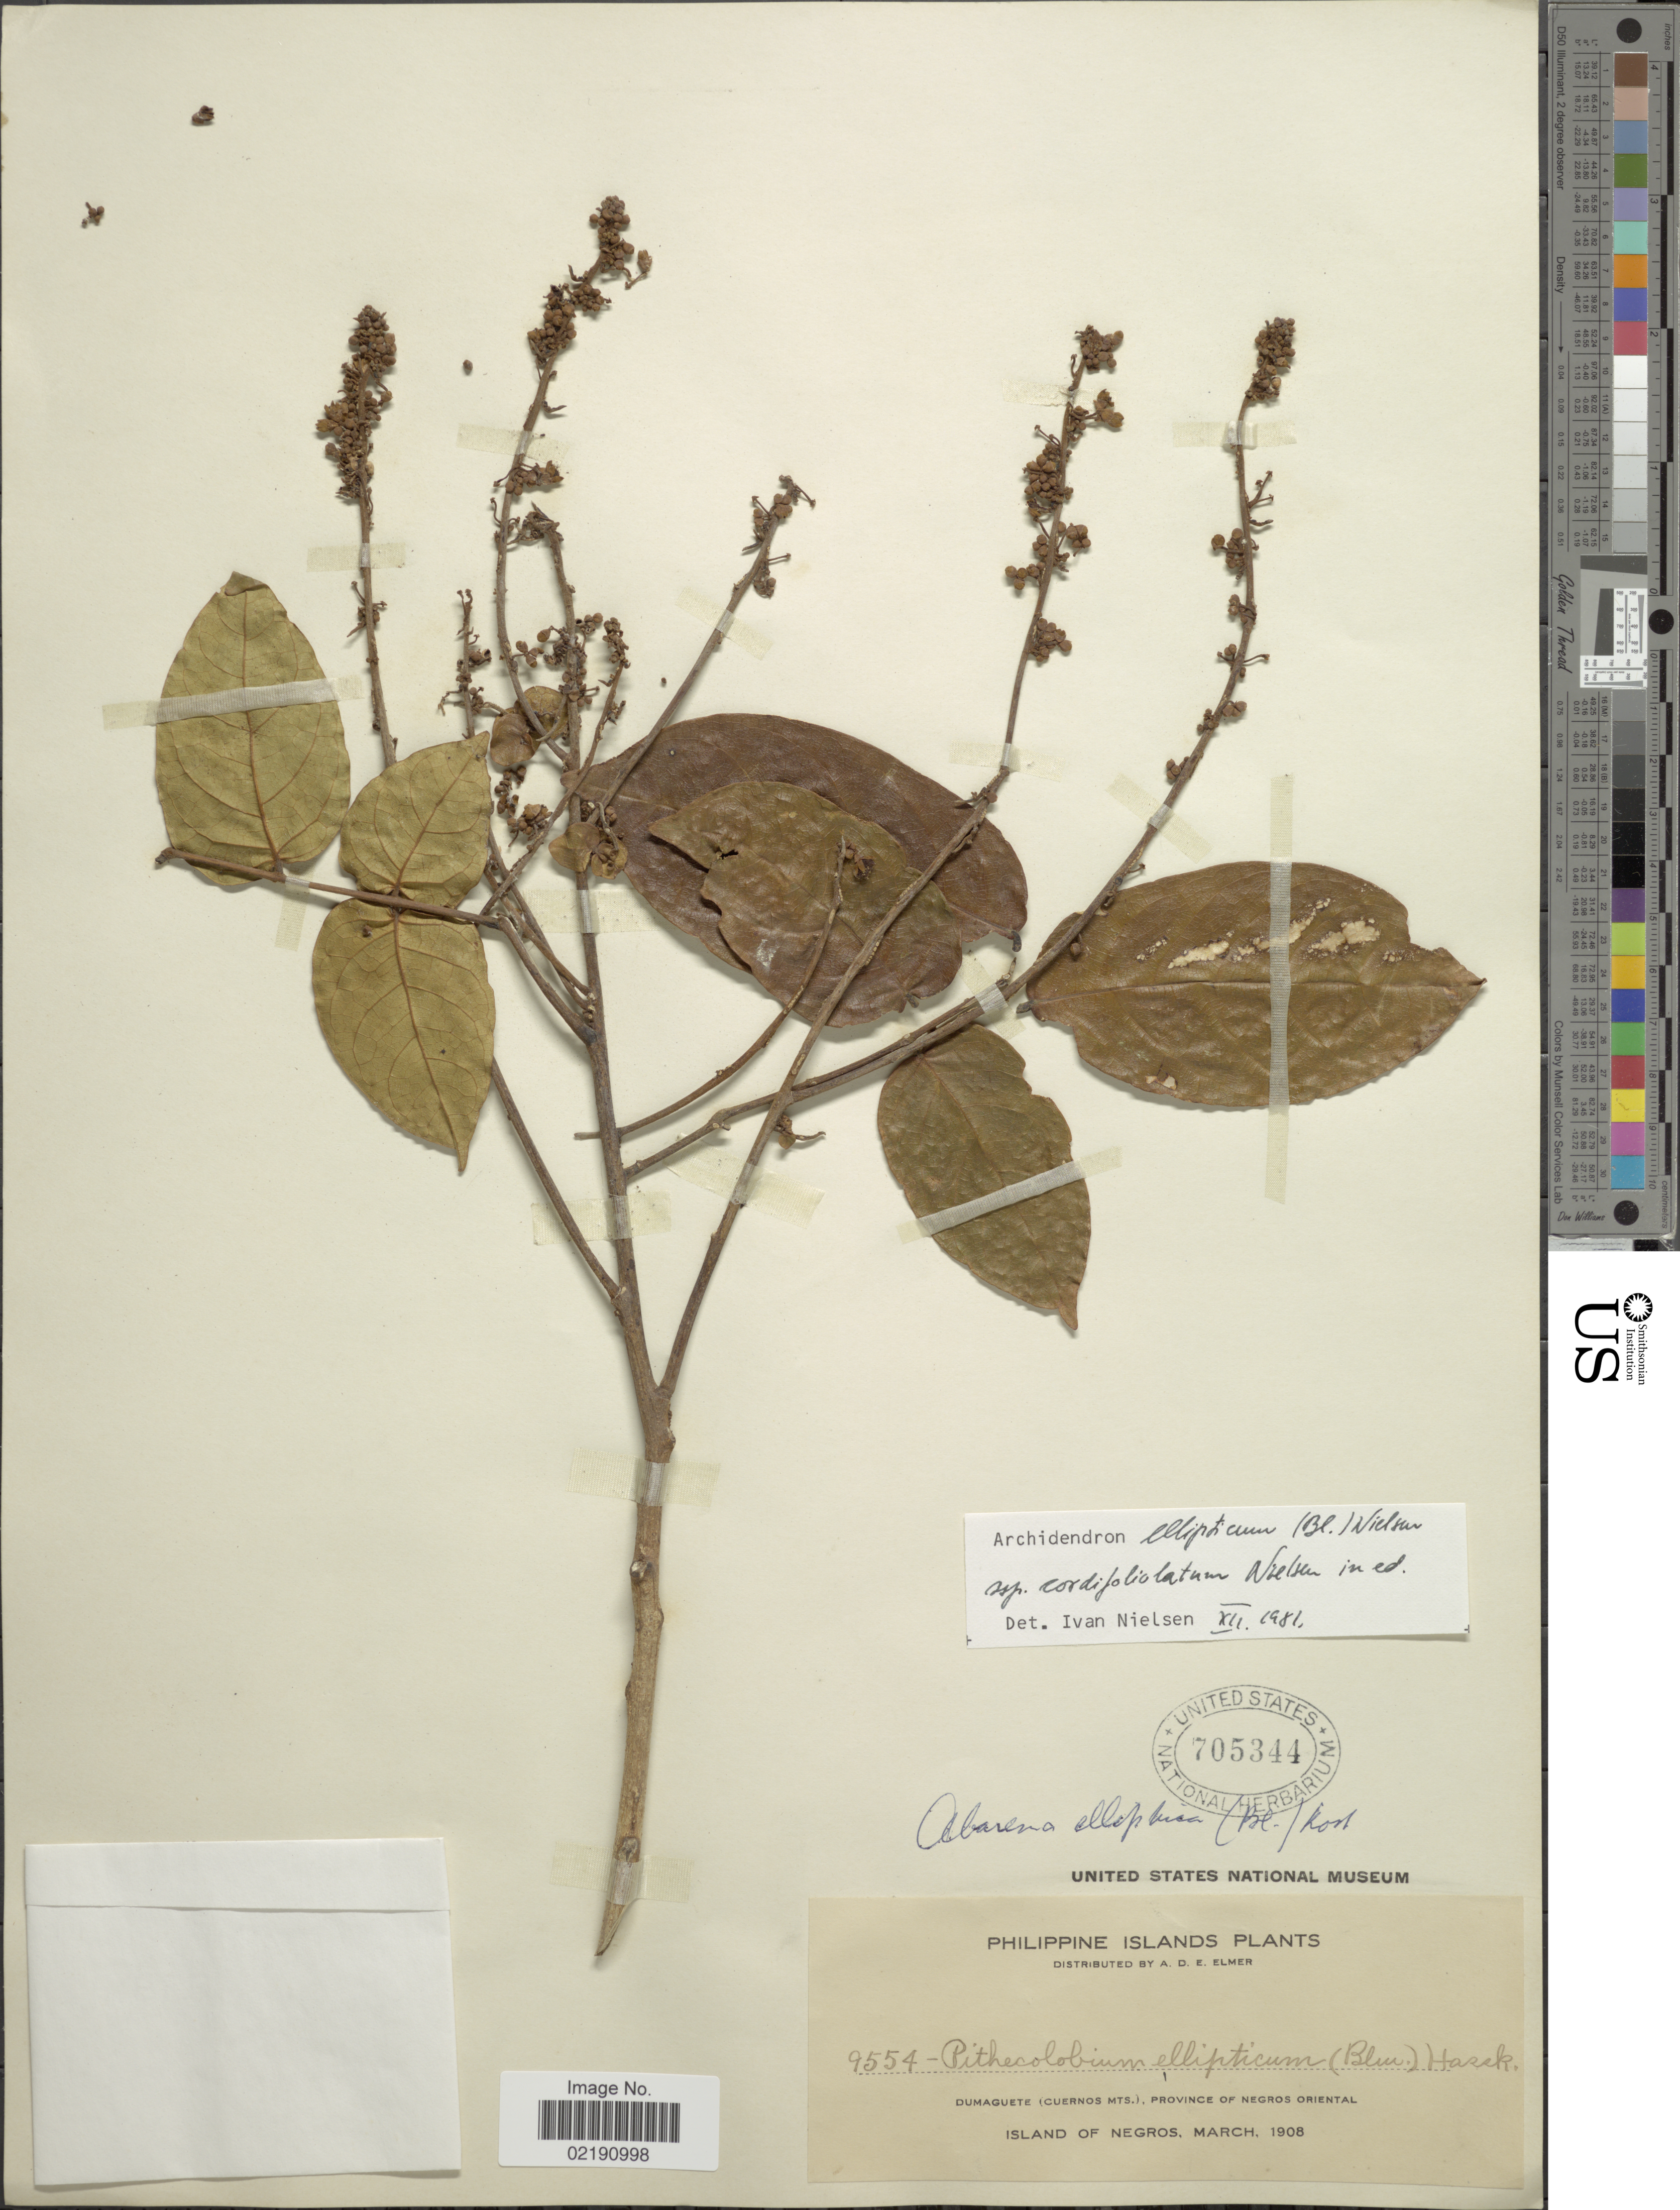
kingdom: Plantae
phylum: Tracheophyta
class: Magnoliopsida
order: Fabales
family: Fabaceae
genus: Archidendron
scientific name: Archidendron ellipticum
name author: (Blume) I.C. Nielsen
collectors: A. D. E. Elmer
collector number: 9554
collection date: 1908-03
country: Philippines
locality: Dumaguete (Cuernos Mts.), province of Negros Oriental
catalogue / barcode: US 705344